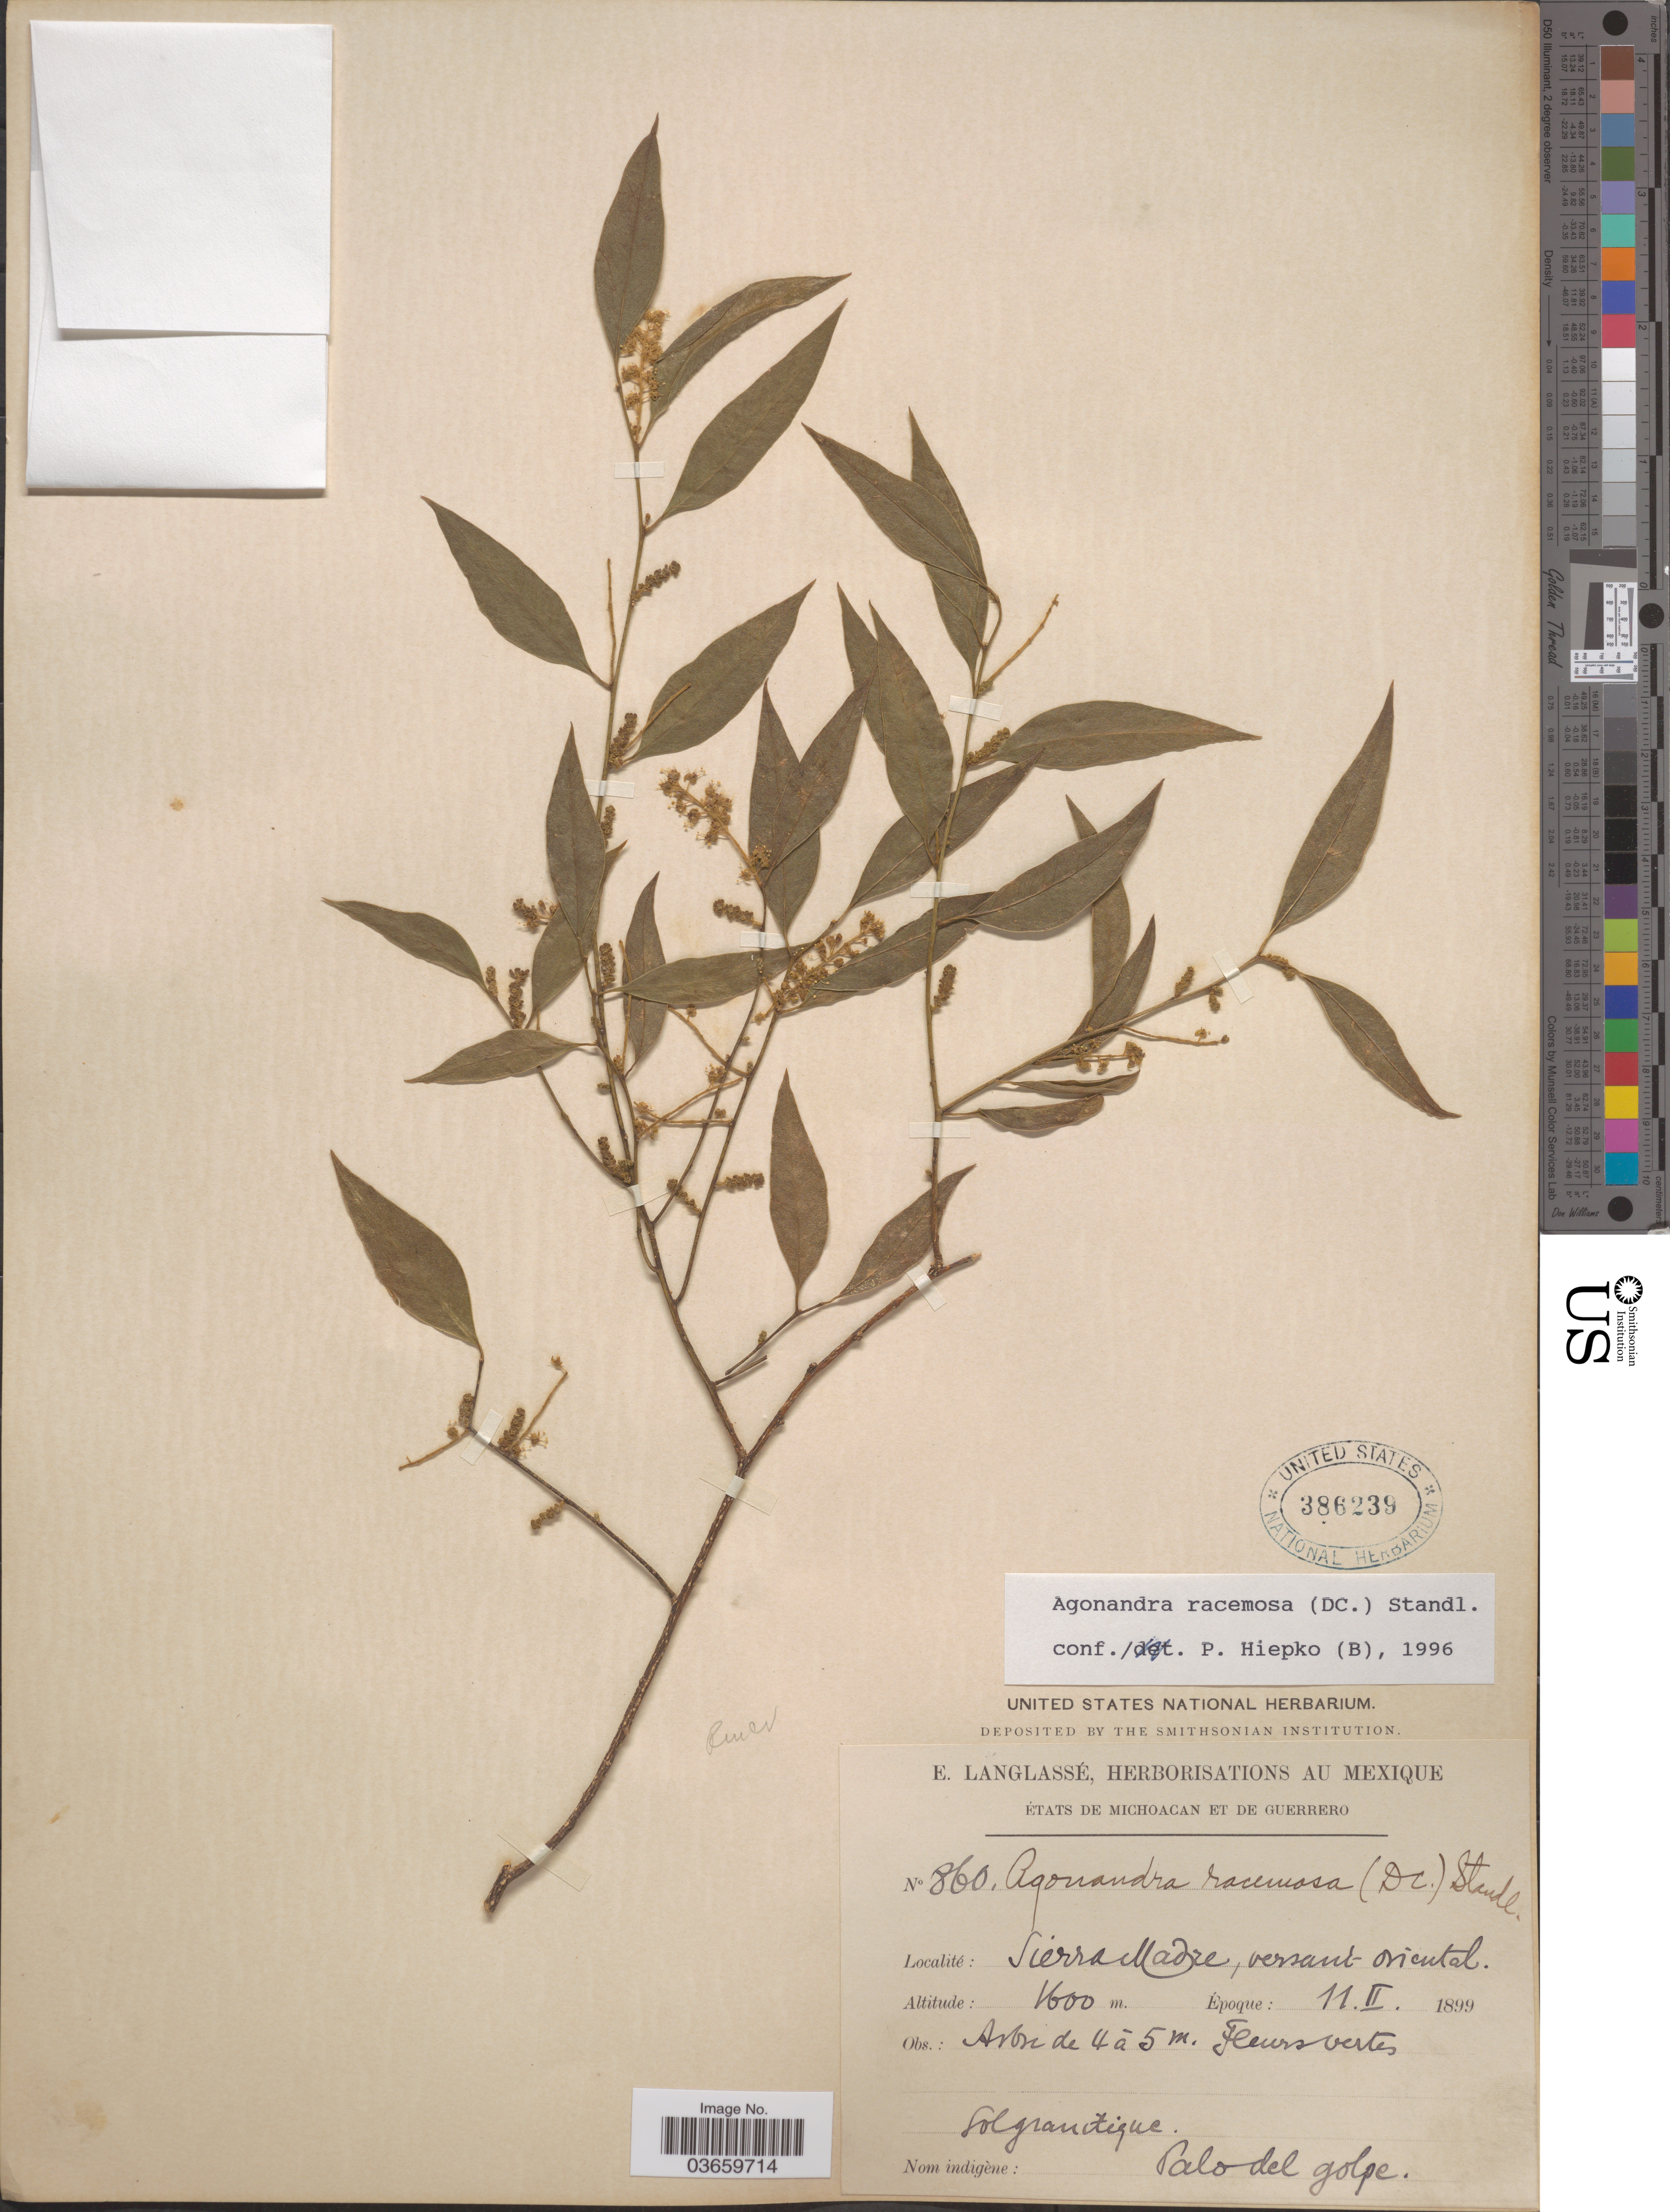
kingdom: Plantae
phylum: Tracheophyta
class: Magnoliopsida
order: Santalales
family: Opiliaceae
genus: Agonandra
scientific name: Agonandra racemosa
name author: (DC.) Standl.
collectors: E. Langlassé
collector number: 860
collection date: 1899-02-11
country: Mexico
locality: États de Michoacan et de Guerrero. Sierra Madre, versant oriental.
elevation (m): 1600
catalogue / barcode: US 386239